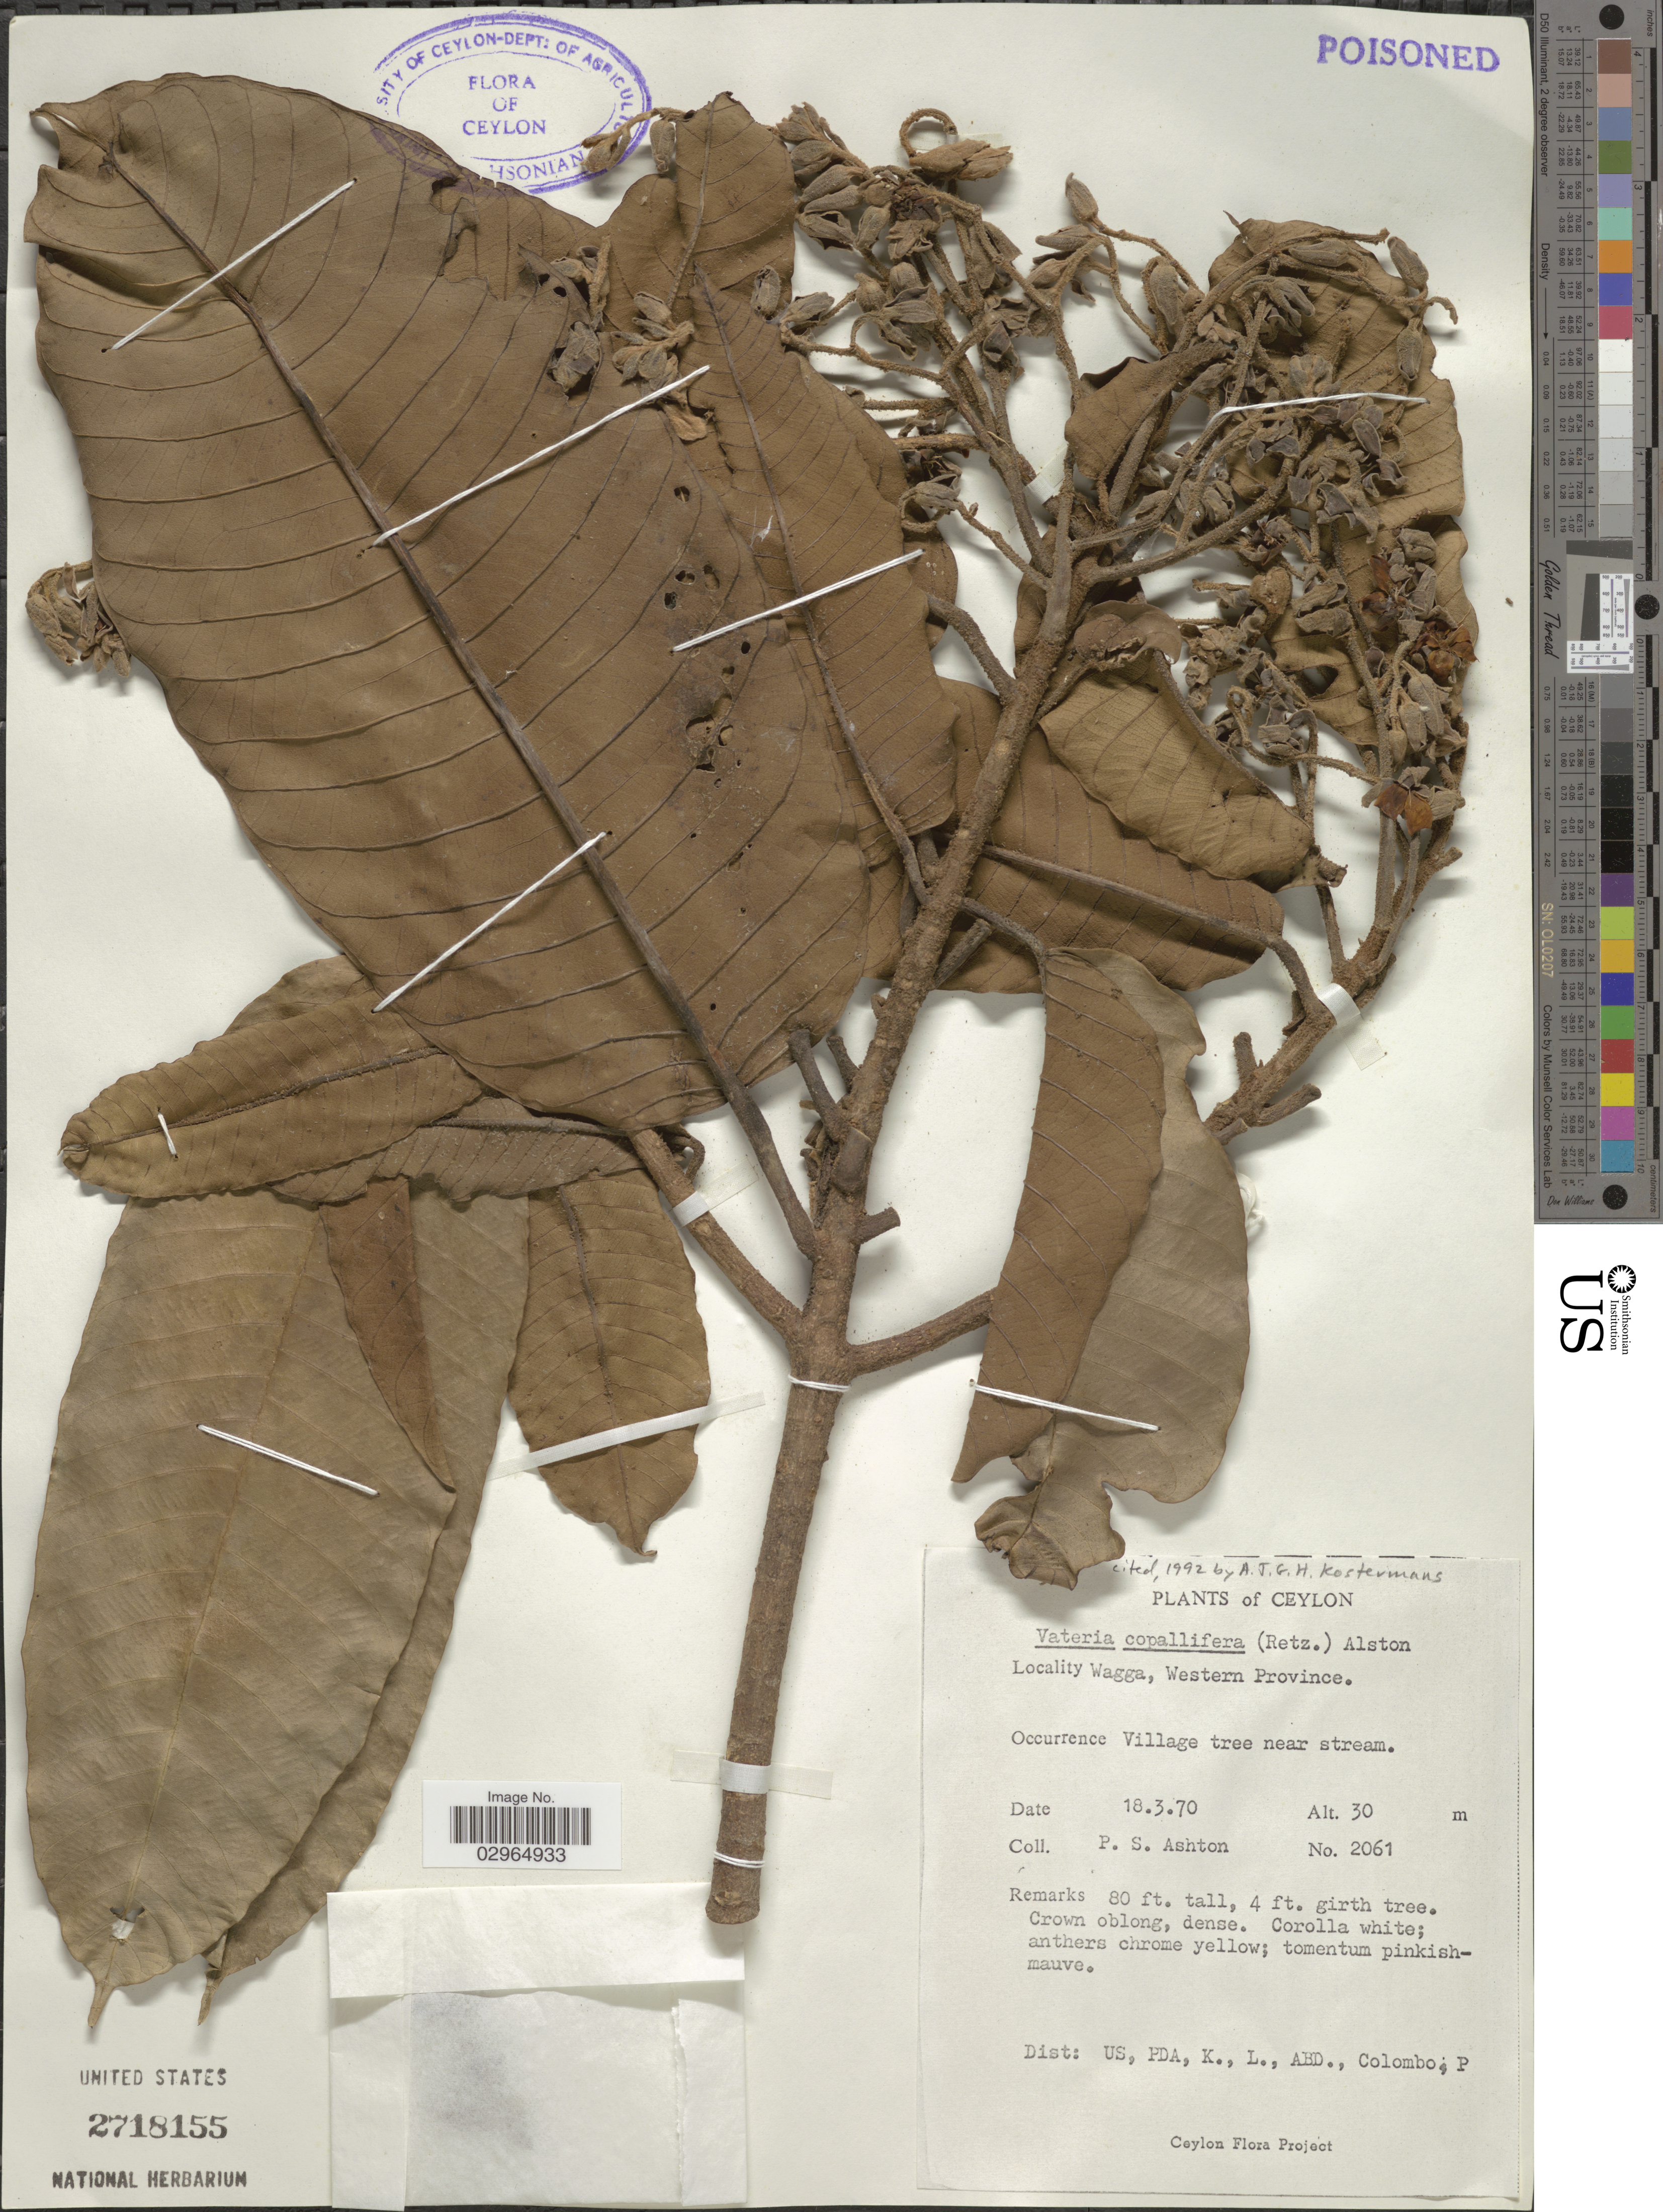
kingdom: Plantae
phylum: Tracheophyta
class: Magnoliopsida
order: Malvales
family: Dipterocarpaceae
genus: Vateria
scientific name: Vateria copallifera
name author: (Retz.) Alston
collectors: P. S. Ashton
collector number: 2061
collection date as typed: Transcribed d/m/y: 18/3/70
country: Sri Lanka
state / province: Western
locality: Ceylon. Wagga. Village tree near stream.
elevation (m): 30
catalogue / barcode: US 2718155